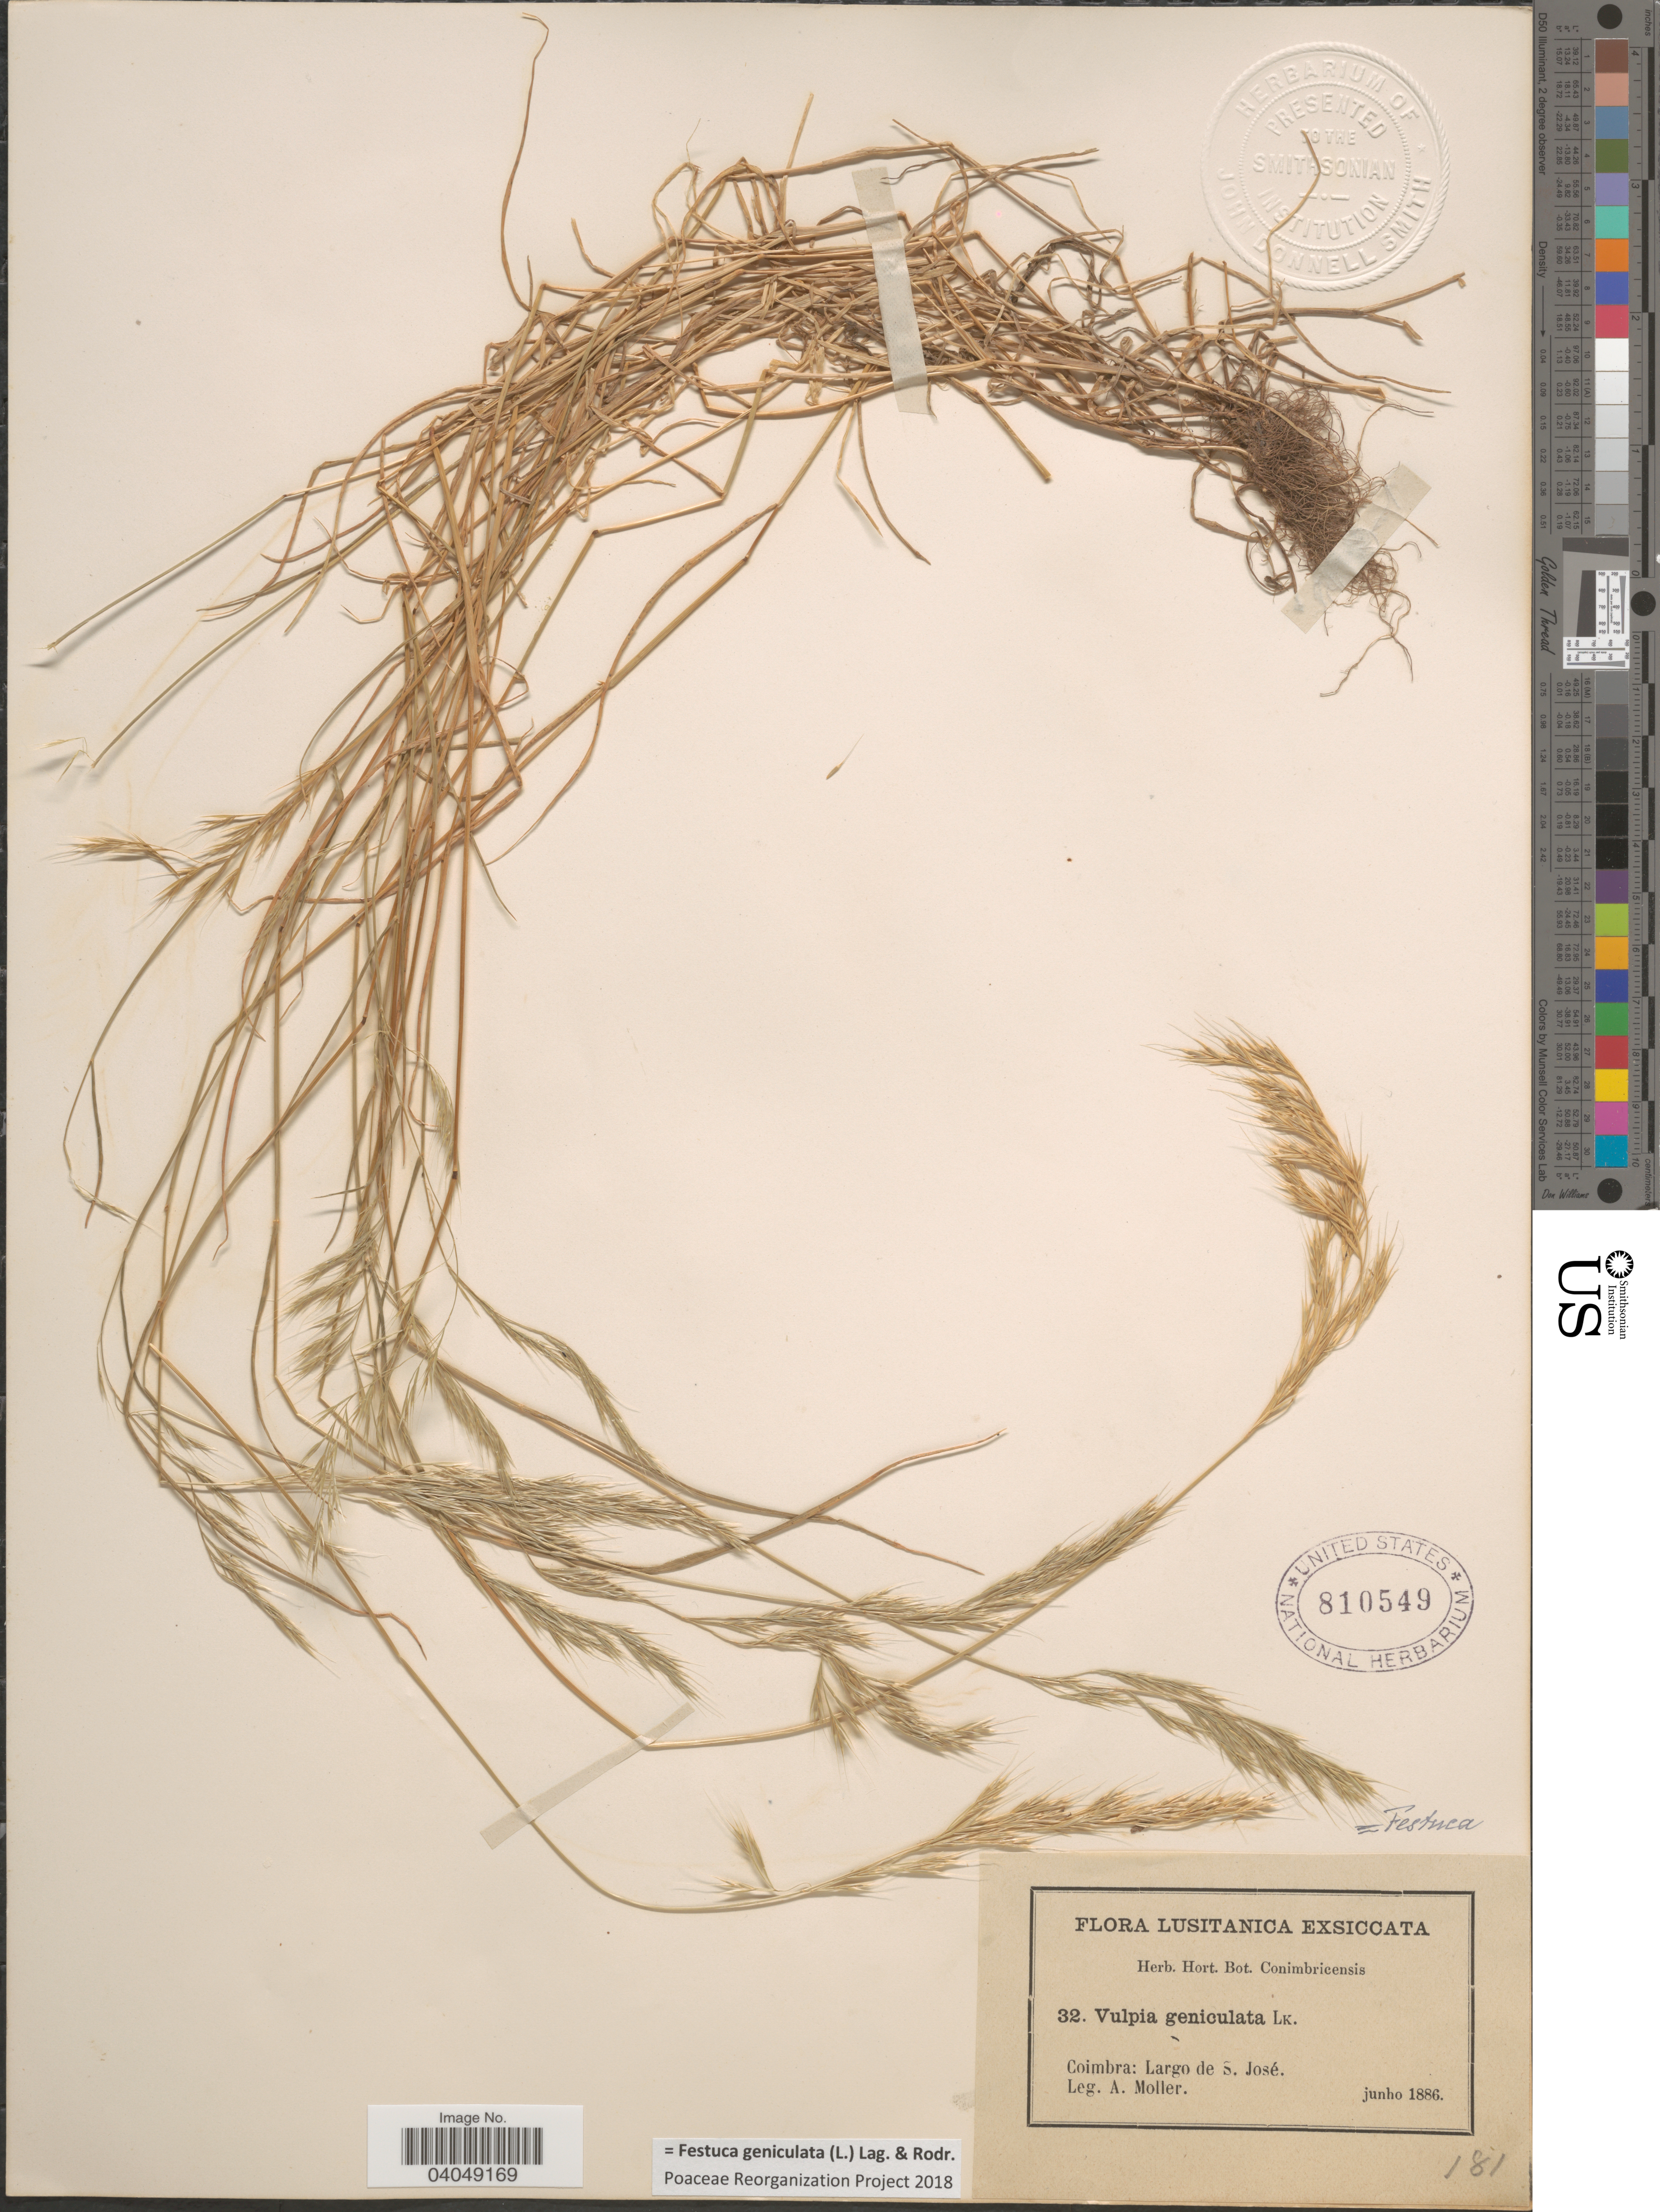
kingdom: Plantae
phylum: Tracheophyta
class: Liliopsida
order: Poales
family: Poaceae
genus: Festuca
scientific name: Festuca geniculata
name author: (L.) Lag. & Rodr.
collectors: A. Moller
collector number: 32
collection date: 1886-06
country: Portugal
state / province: Coimbra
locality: Lusitanica. Largo de S. José.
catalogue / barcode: US 810549